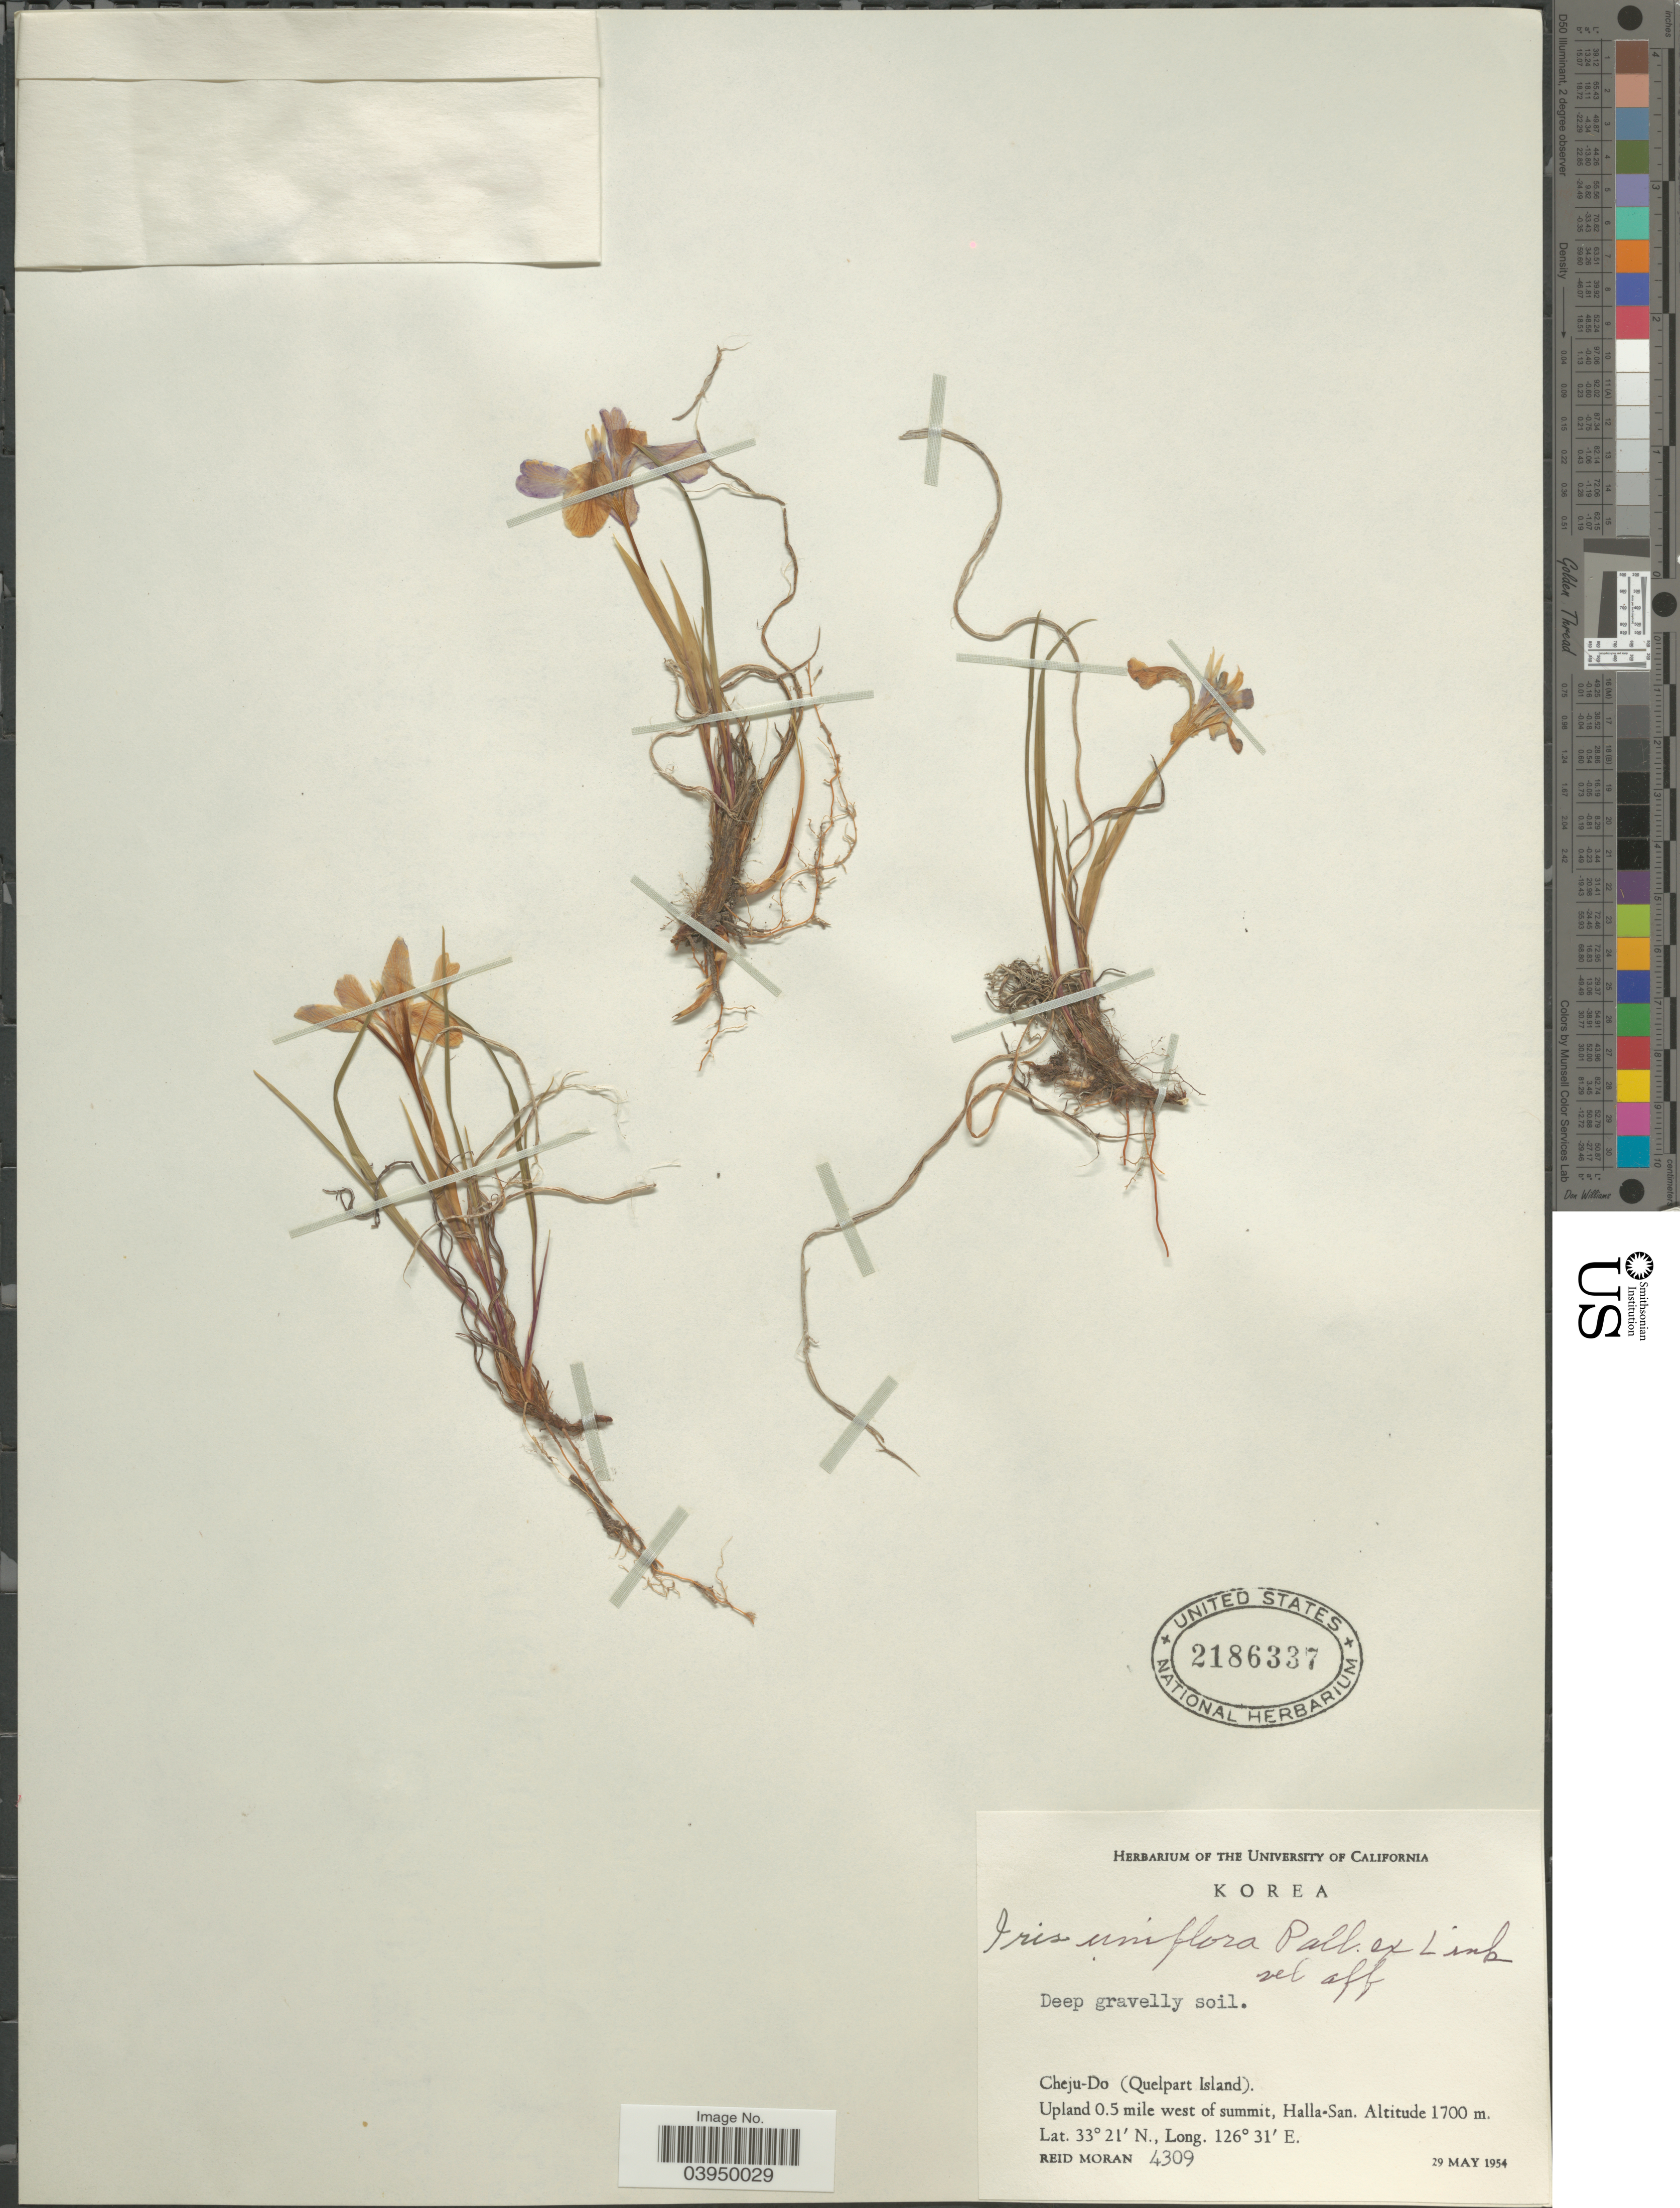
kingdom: Plantae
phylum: Tracheophyta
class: Liliopsida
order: Asparagales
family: Iridaceae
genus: Iris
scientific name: Iris uniflora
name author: Pall. ex Link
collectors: R. Moran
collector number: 4309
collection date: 1954-05-29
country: South Korea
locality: Cheju-Do (Quelpart Island). Upland 0.5 mile west of summit, Halla-San.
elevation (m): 1700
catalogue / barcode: US 2186337